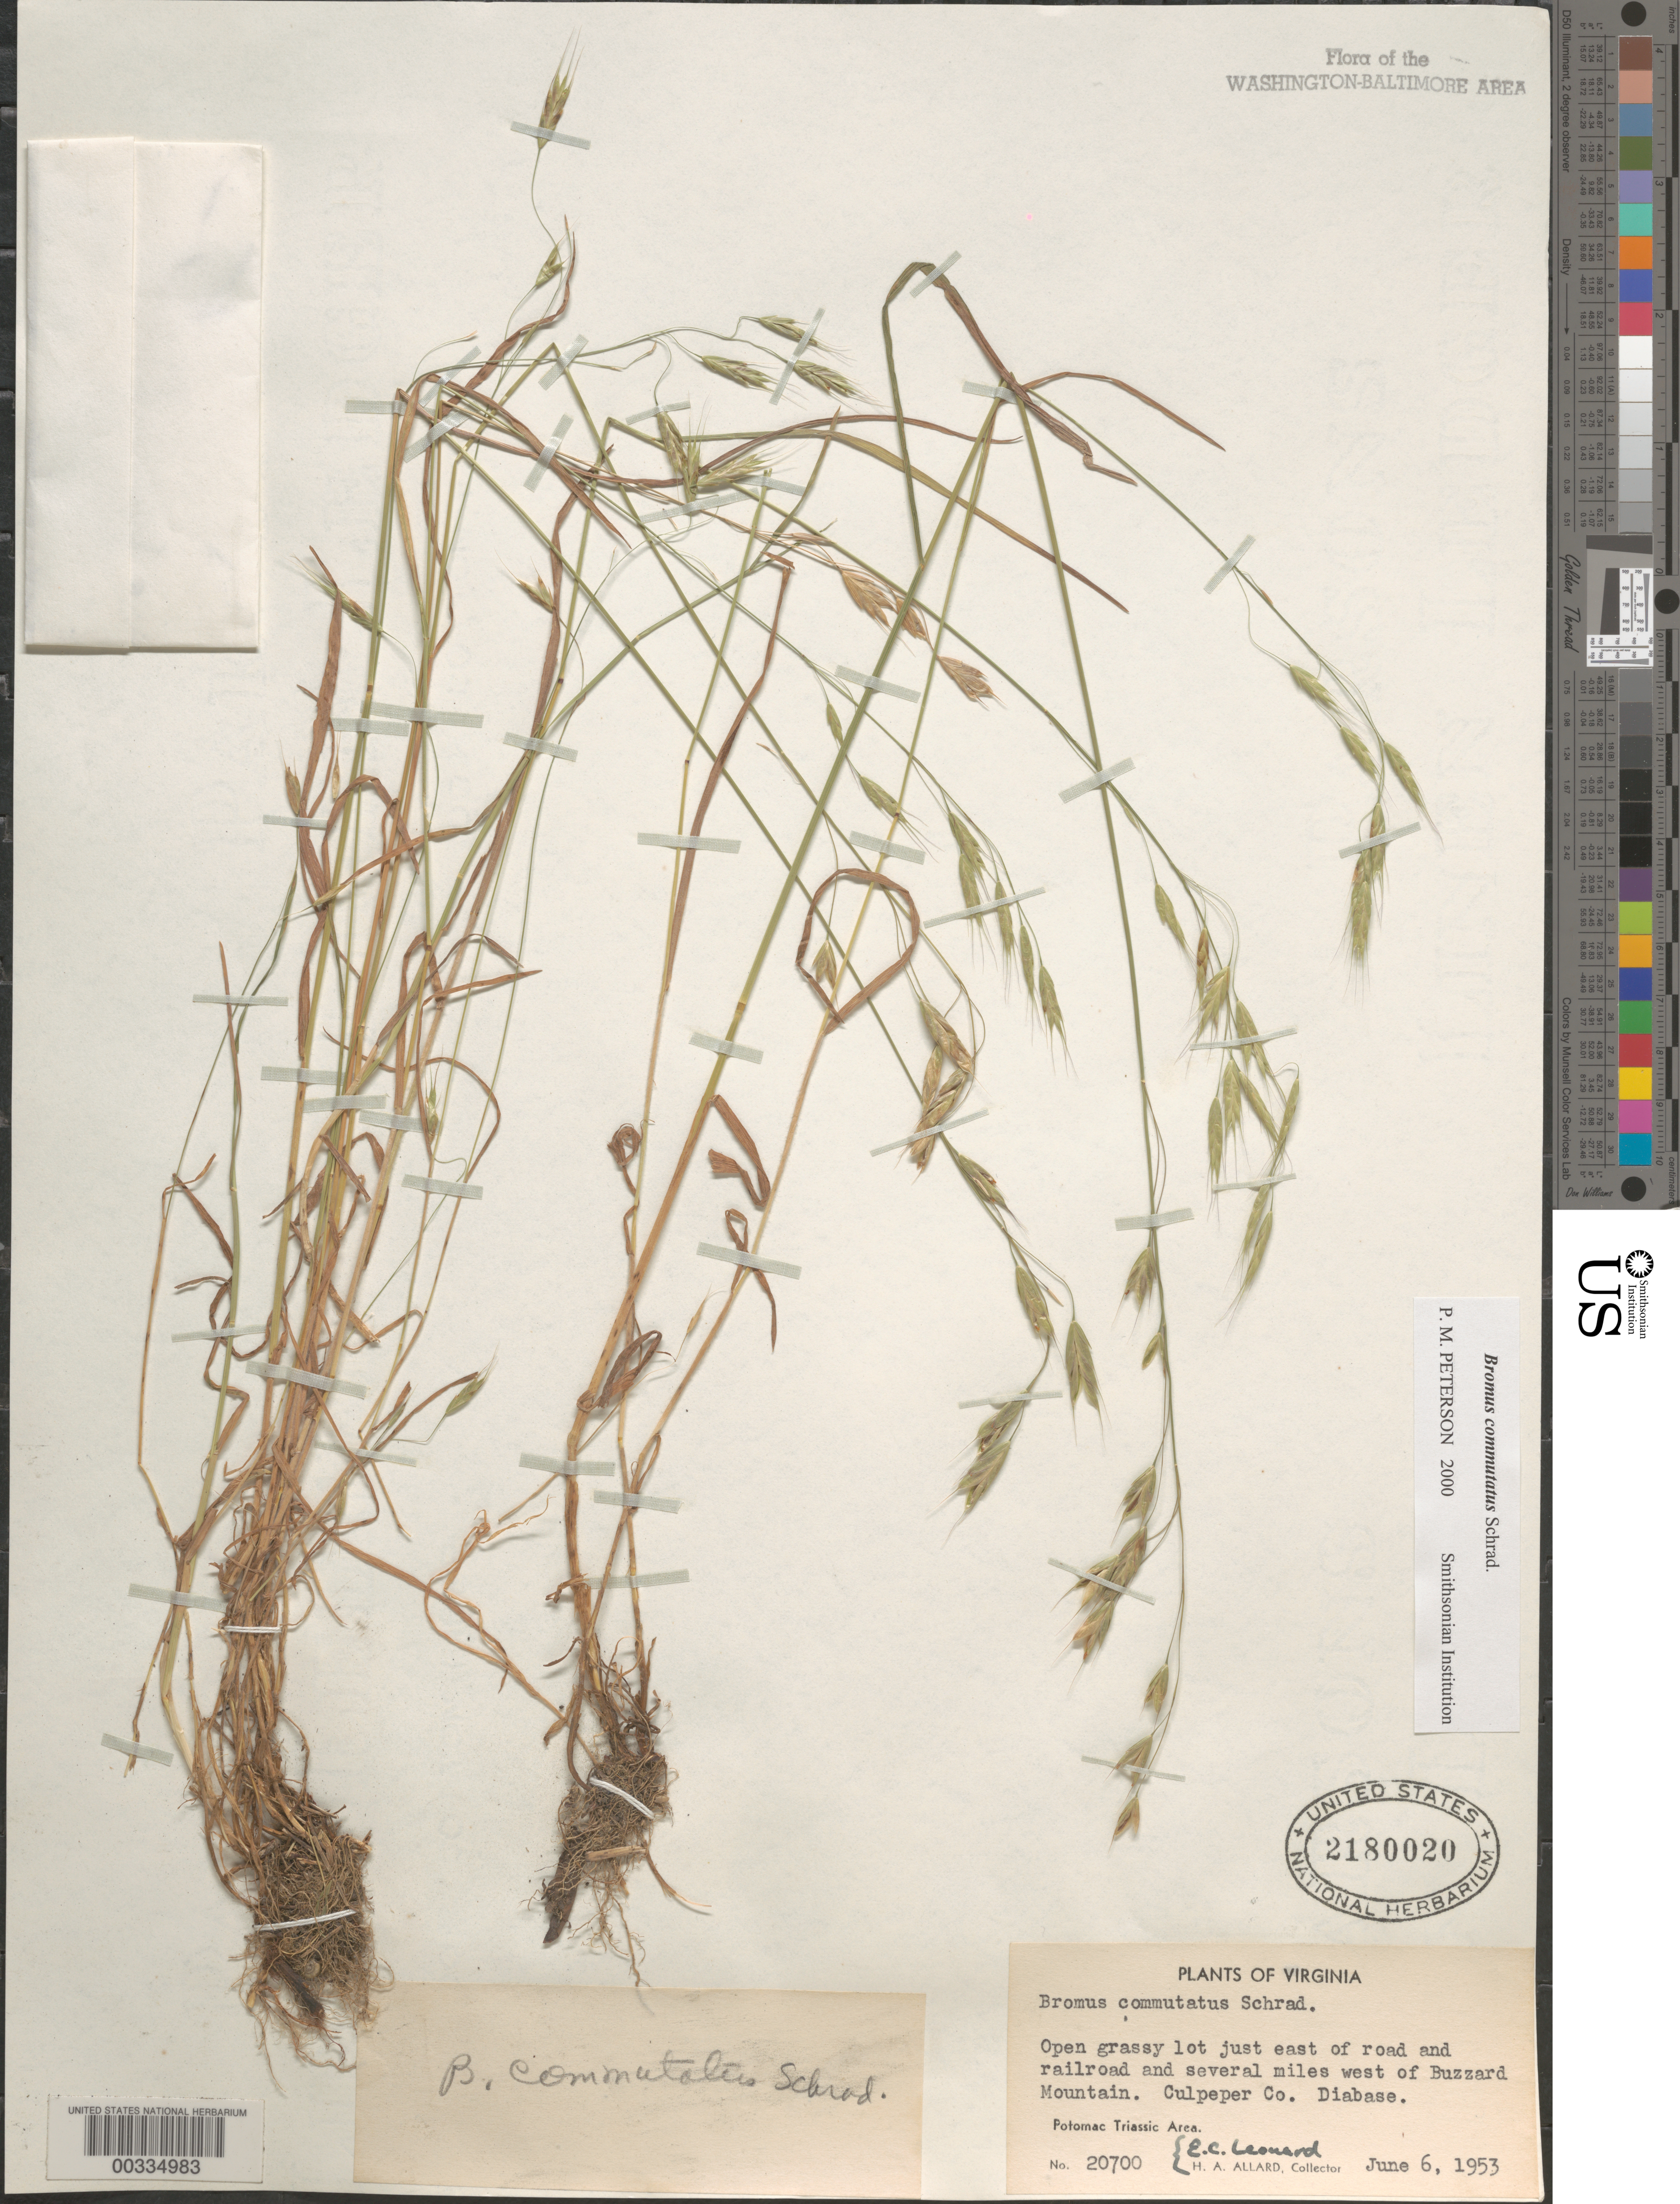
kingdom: Plantae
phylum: Tracheophyta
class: Liliopsida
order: Poales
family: Poaceae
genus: Bromus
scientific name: Bromus commutatus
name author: Schrad.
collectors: E. C. Leonard & H. A. Allard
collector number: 20700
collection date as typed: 06 Jun 1953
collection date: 1953-06-06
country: United States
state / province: Virginia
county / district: Culpeper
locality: West of Buzzard Mountain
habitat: Open grassy lot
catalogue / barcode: US 2180020